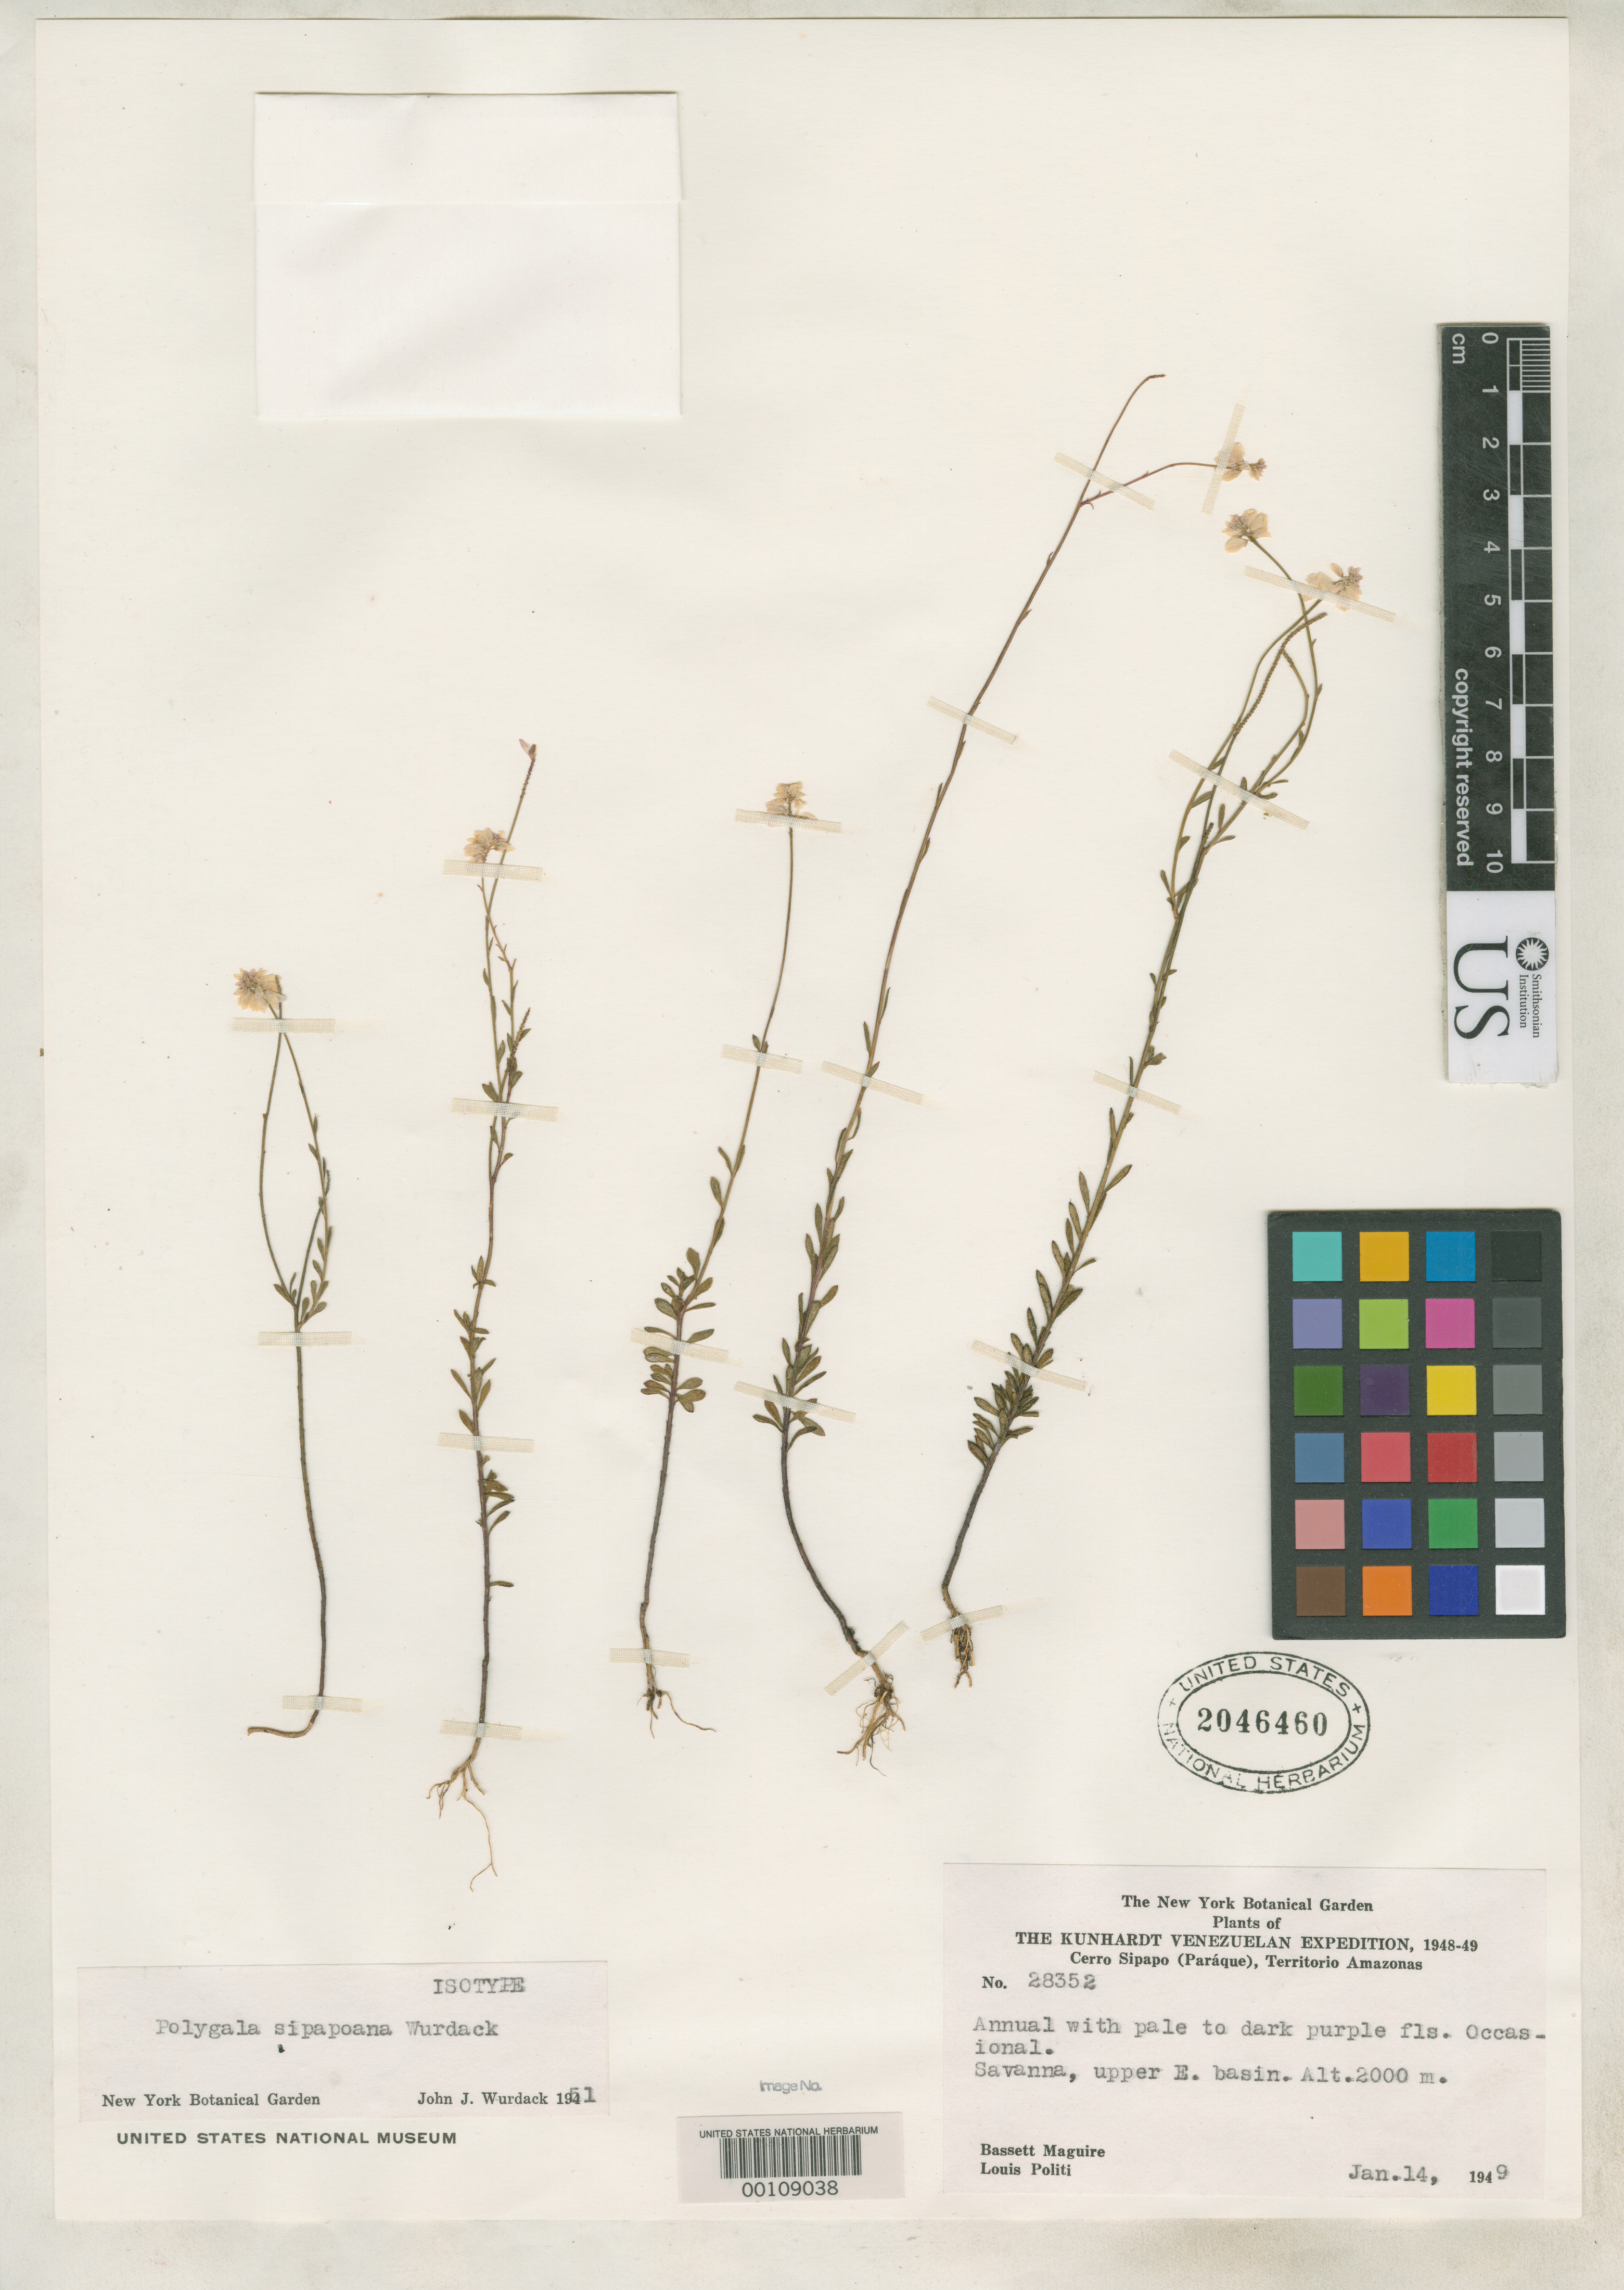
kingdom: Plantae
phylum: Tracheophyta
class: Magnoliopsida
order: Fabales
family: Polygalaceae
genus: Polygala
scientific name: Polygala sipapoana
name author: Wurdack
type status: Isotype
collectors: B. Maguire & L. Politi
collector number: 28352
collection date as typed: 14 Jan 1949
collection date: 1949-01-14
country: Venezuela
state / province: Amazonas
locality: Cerro Sipapo.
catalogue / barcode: US 2046460